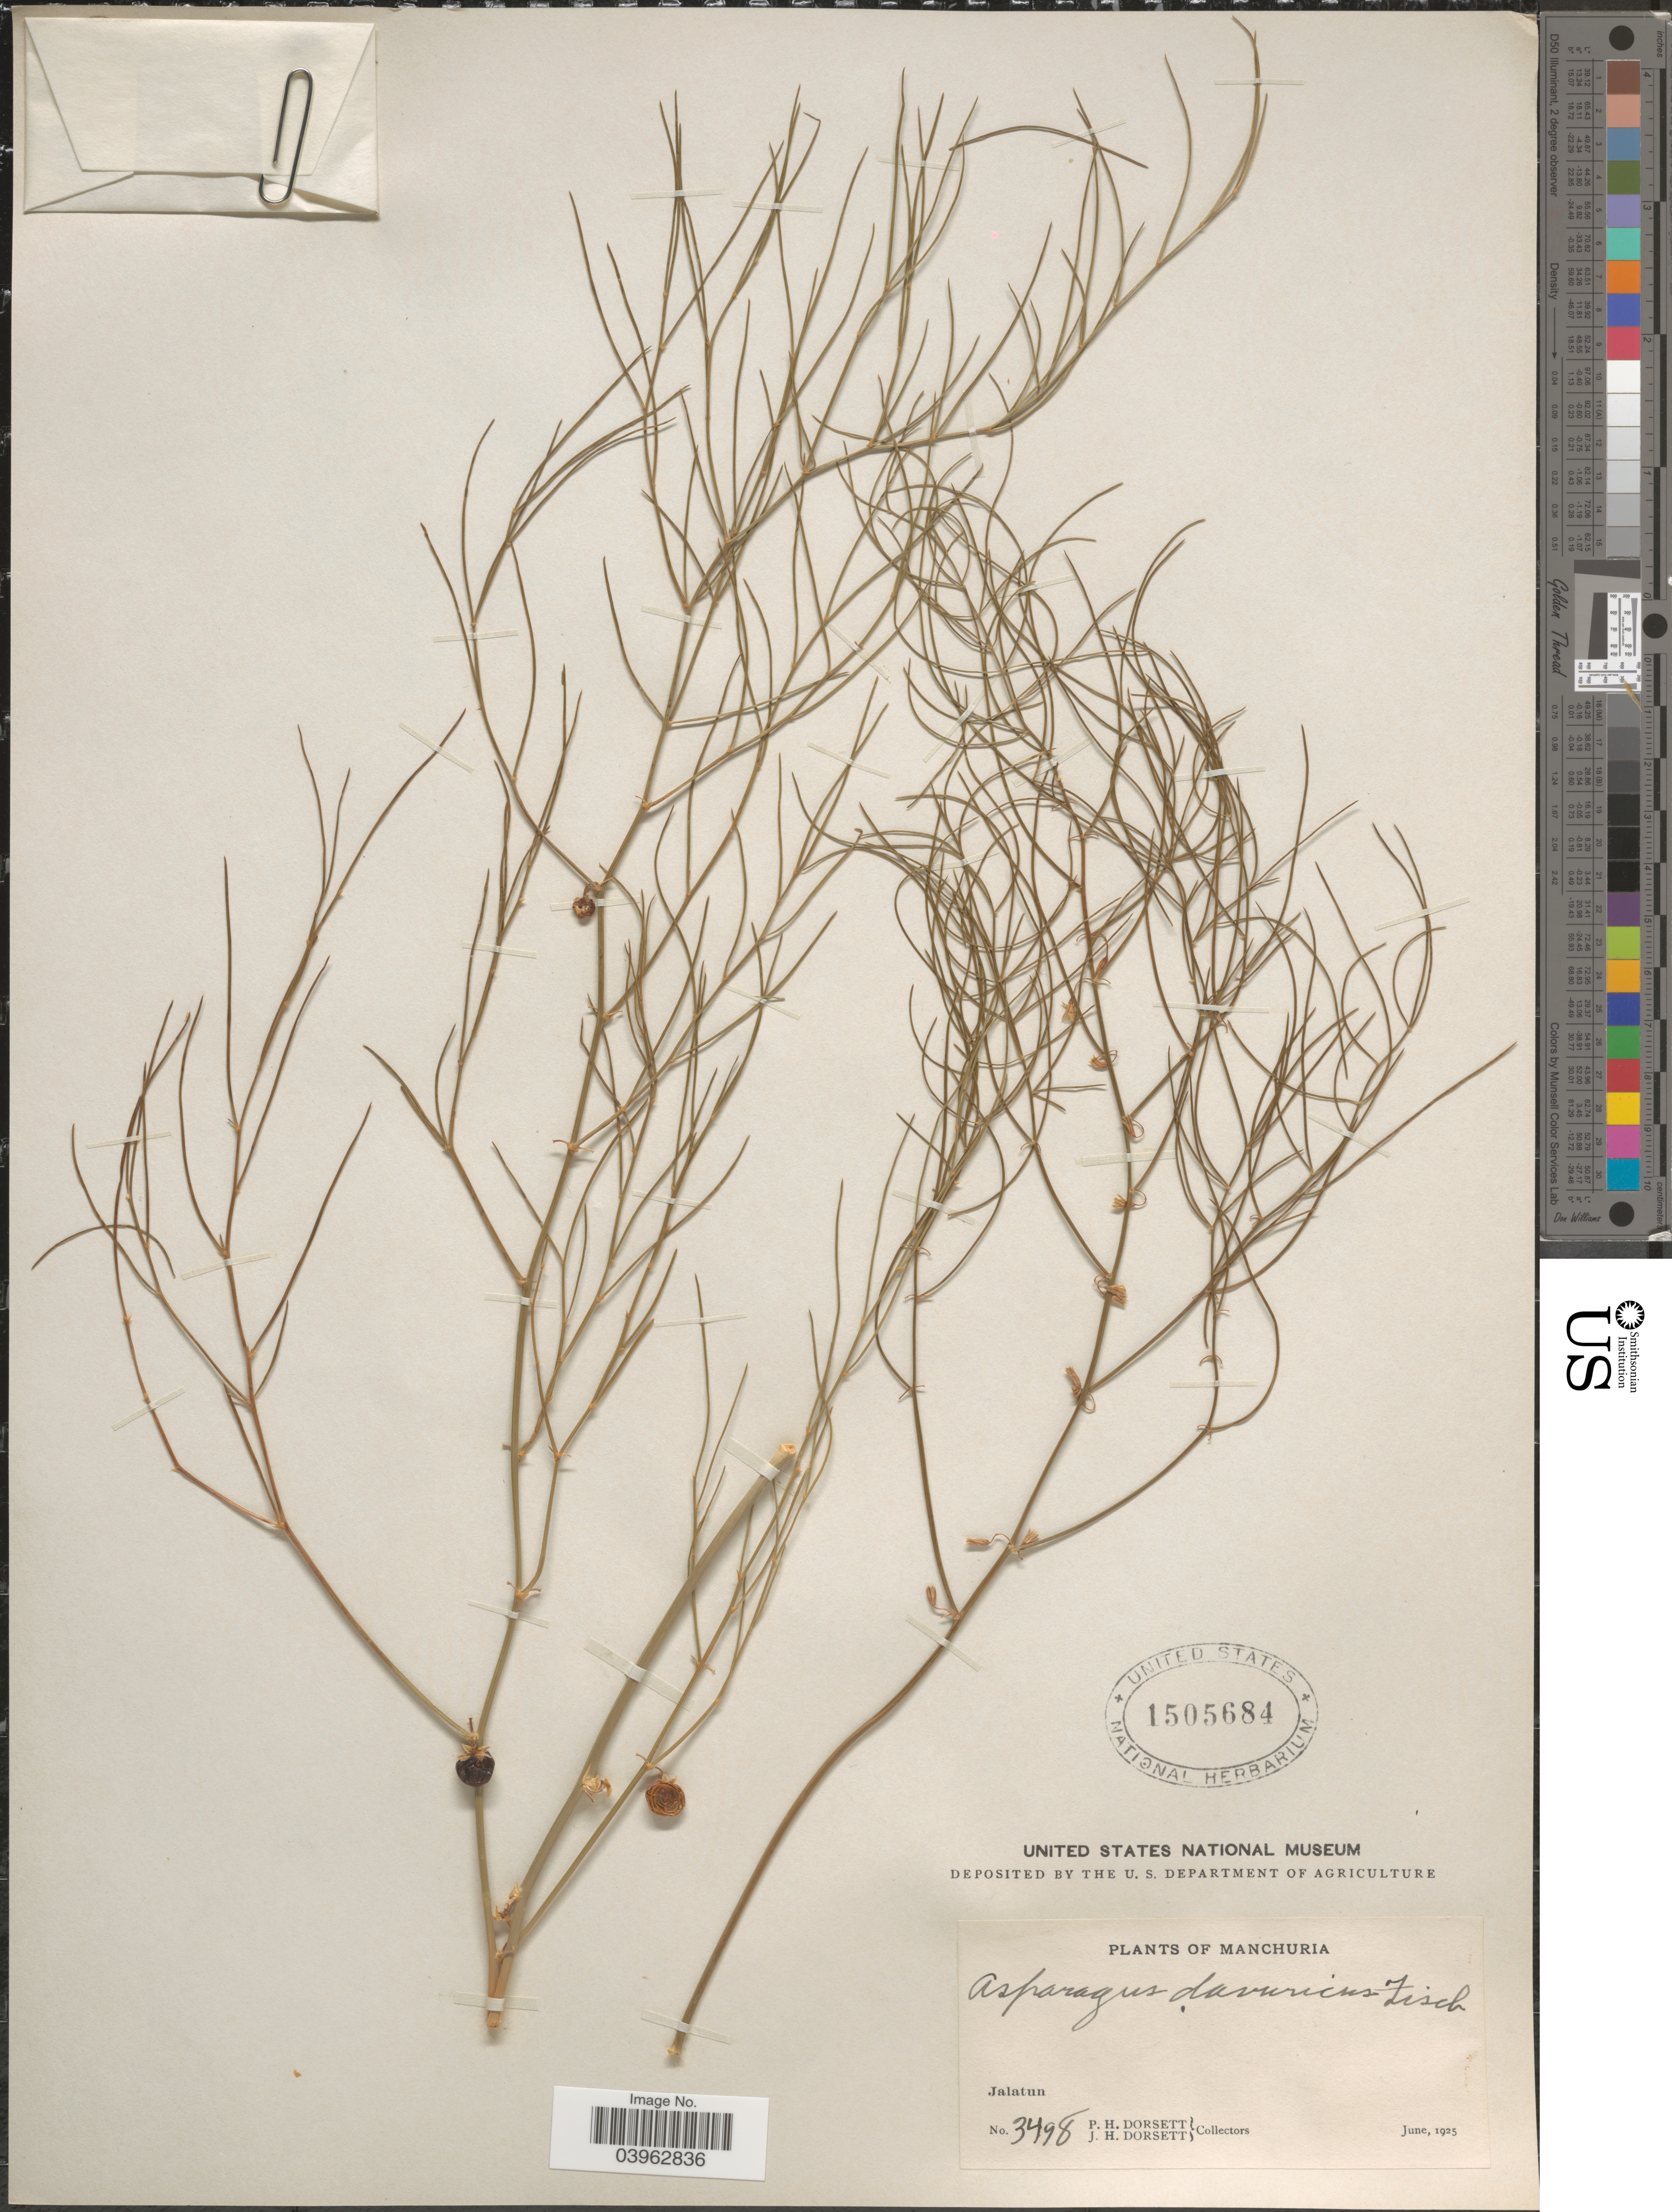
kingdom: Plantae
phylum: Tracheophyta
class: Liliopsida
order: Asparagales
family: Asparagaceae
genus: Asparagus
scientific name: Asparagus davuricus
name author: Fisch. ex Link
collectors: P. H. Dorsett & J. Dorsett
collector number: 3498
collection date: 1925-06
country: China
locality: Manchuria. Jalatun.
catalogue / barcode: US 1505684